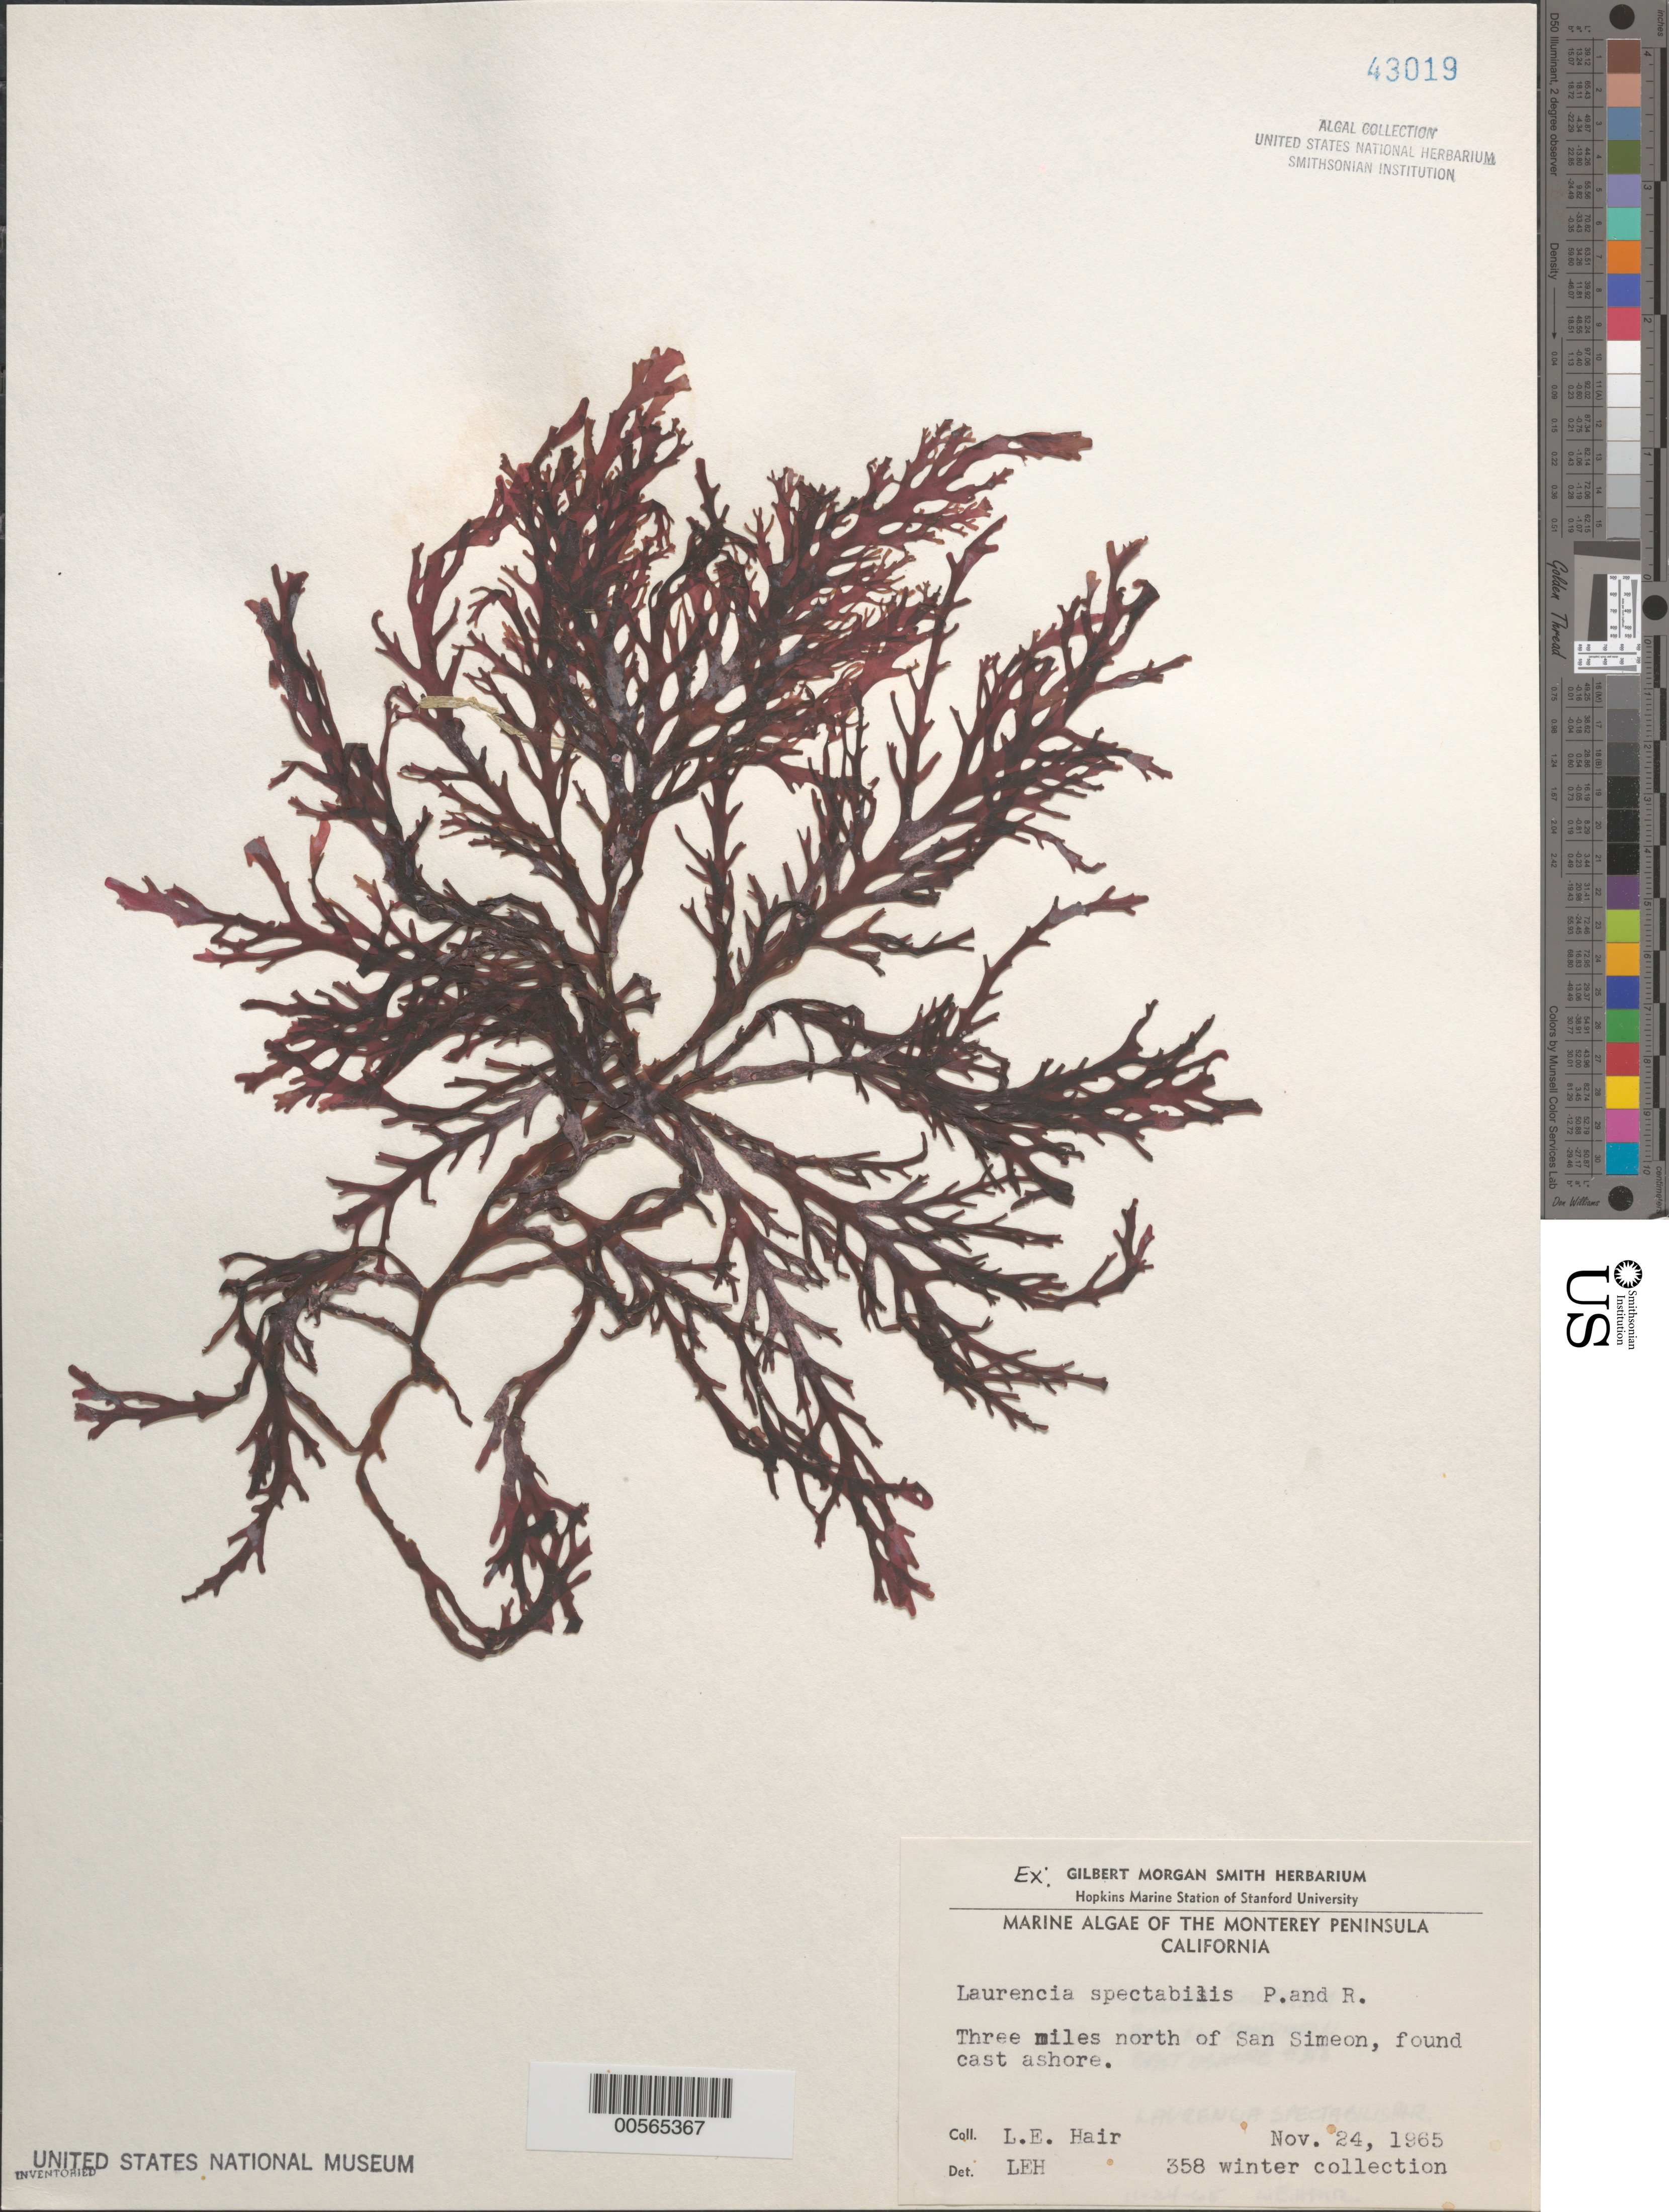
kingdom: Plantae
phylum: Rhodophyta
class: Florideophyceae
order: Ceramiales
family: Rhodomelaceae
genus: Osmundea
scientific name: Osmundea spectabilis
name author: (Postels & Rupr.) K.W. Nam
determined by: Algae name updating Project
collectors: L. Hair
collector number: Leh 358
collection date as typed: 24 Nov 1965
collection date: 1965-11-24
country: United States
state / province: California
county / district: San Luis Obispo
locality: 3 miles north of San Simeon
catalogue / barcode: US 43019